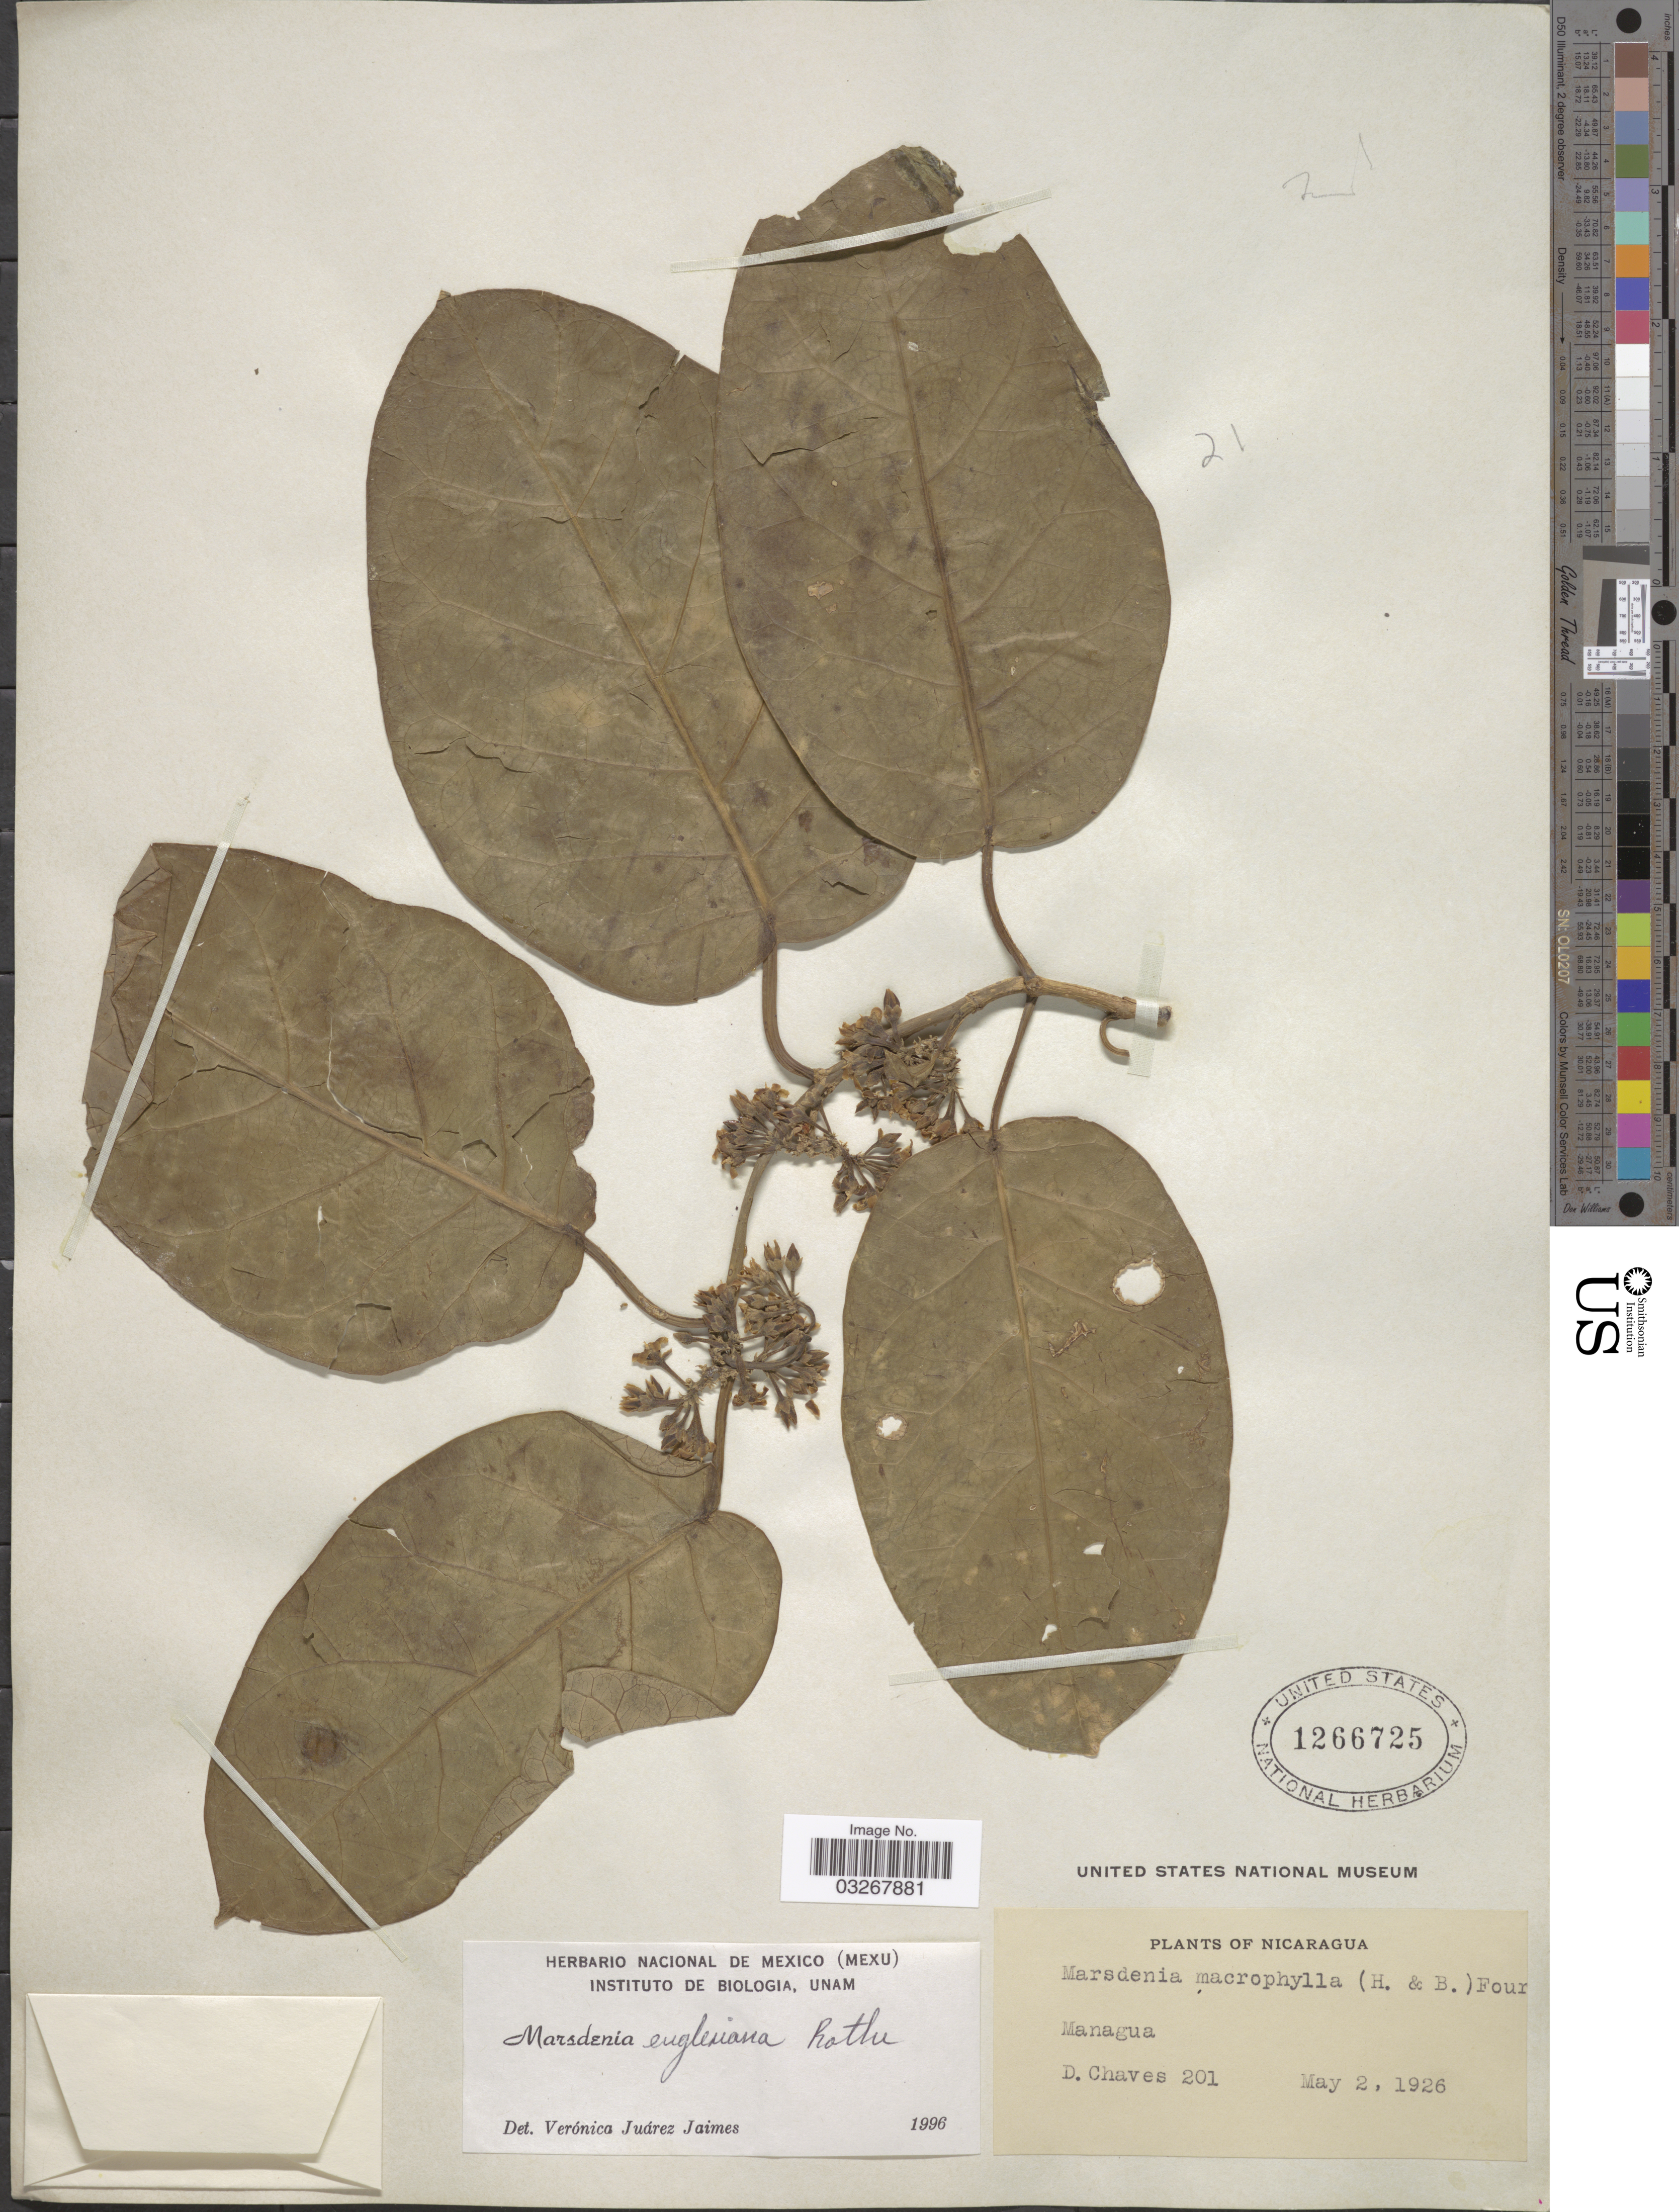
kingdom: Plantae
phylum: Tracheophyta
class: Magnoliopsida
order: Gentianales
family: Apocynaceae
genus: Marsdenia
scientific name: Marsdenia engleriana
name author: W. Rothe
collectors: D. Chaves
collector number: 201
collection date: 1926-05-02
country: Nicaragua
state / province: Managua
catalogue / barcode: US 1266725